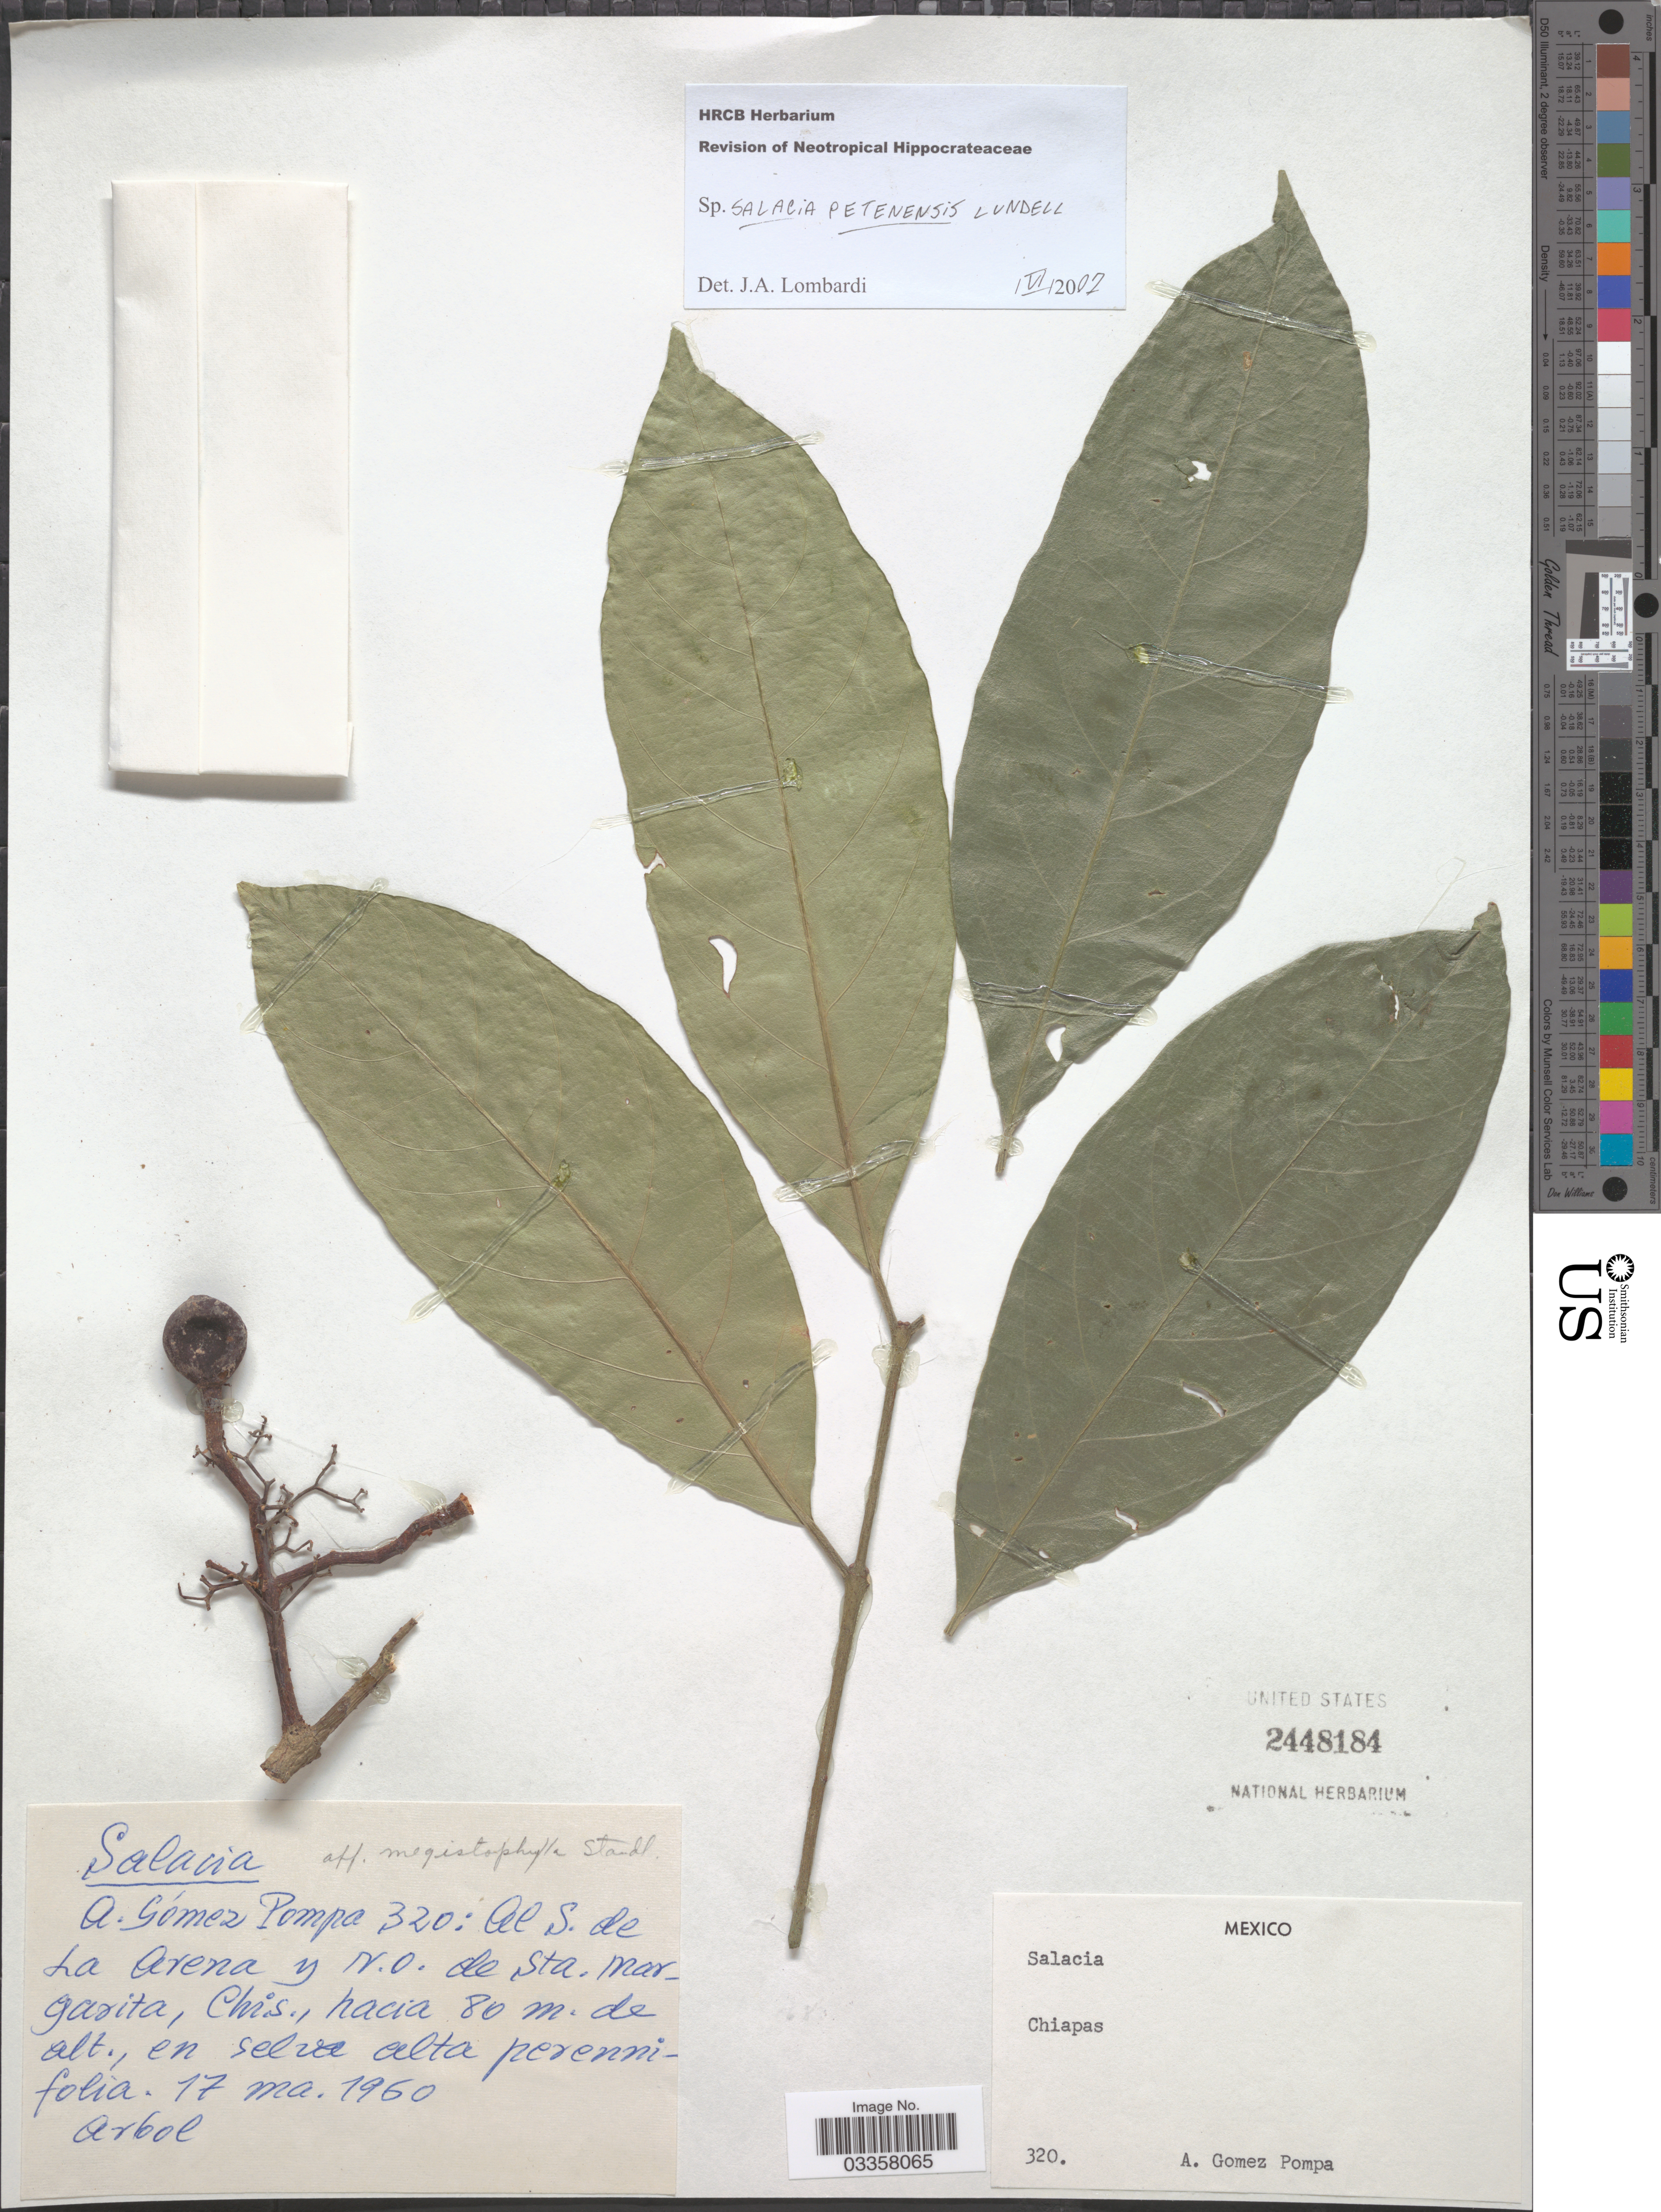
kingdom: Plantae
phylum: Tracheophyta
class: Magnoliopsida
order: Celastrales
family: Celastraceae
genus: Salacia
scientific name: Salacia petenensis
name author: Lundell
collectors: A. Gómez Pompa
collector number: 320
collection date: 1960-03-17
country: Mexico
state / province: Chiapas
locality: Al S. de La Arena y N.O. de Sta. Margarita.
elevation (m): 80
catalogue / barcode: US 2448184